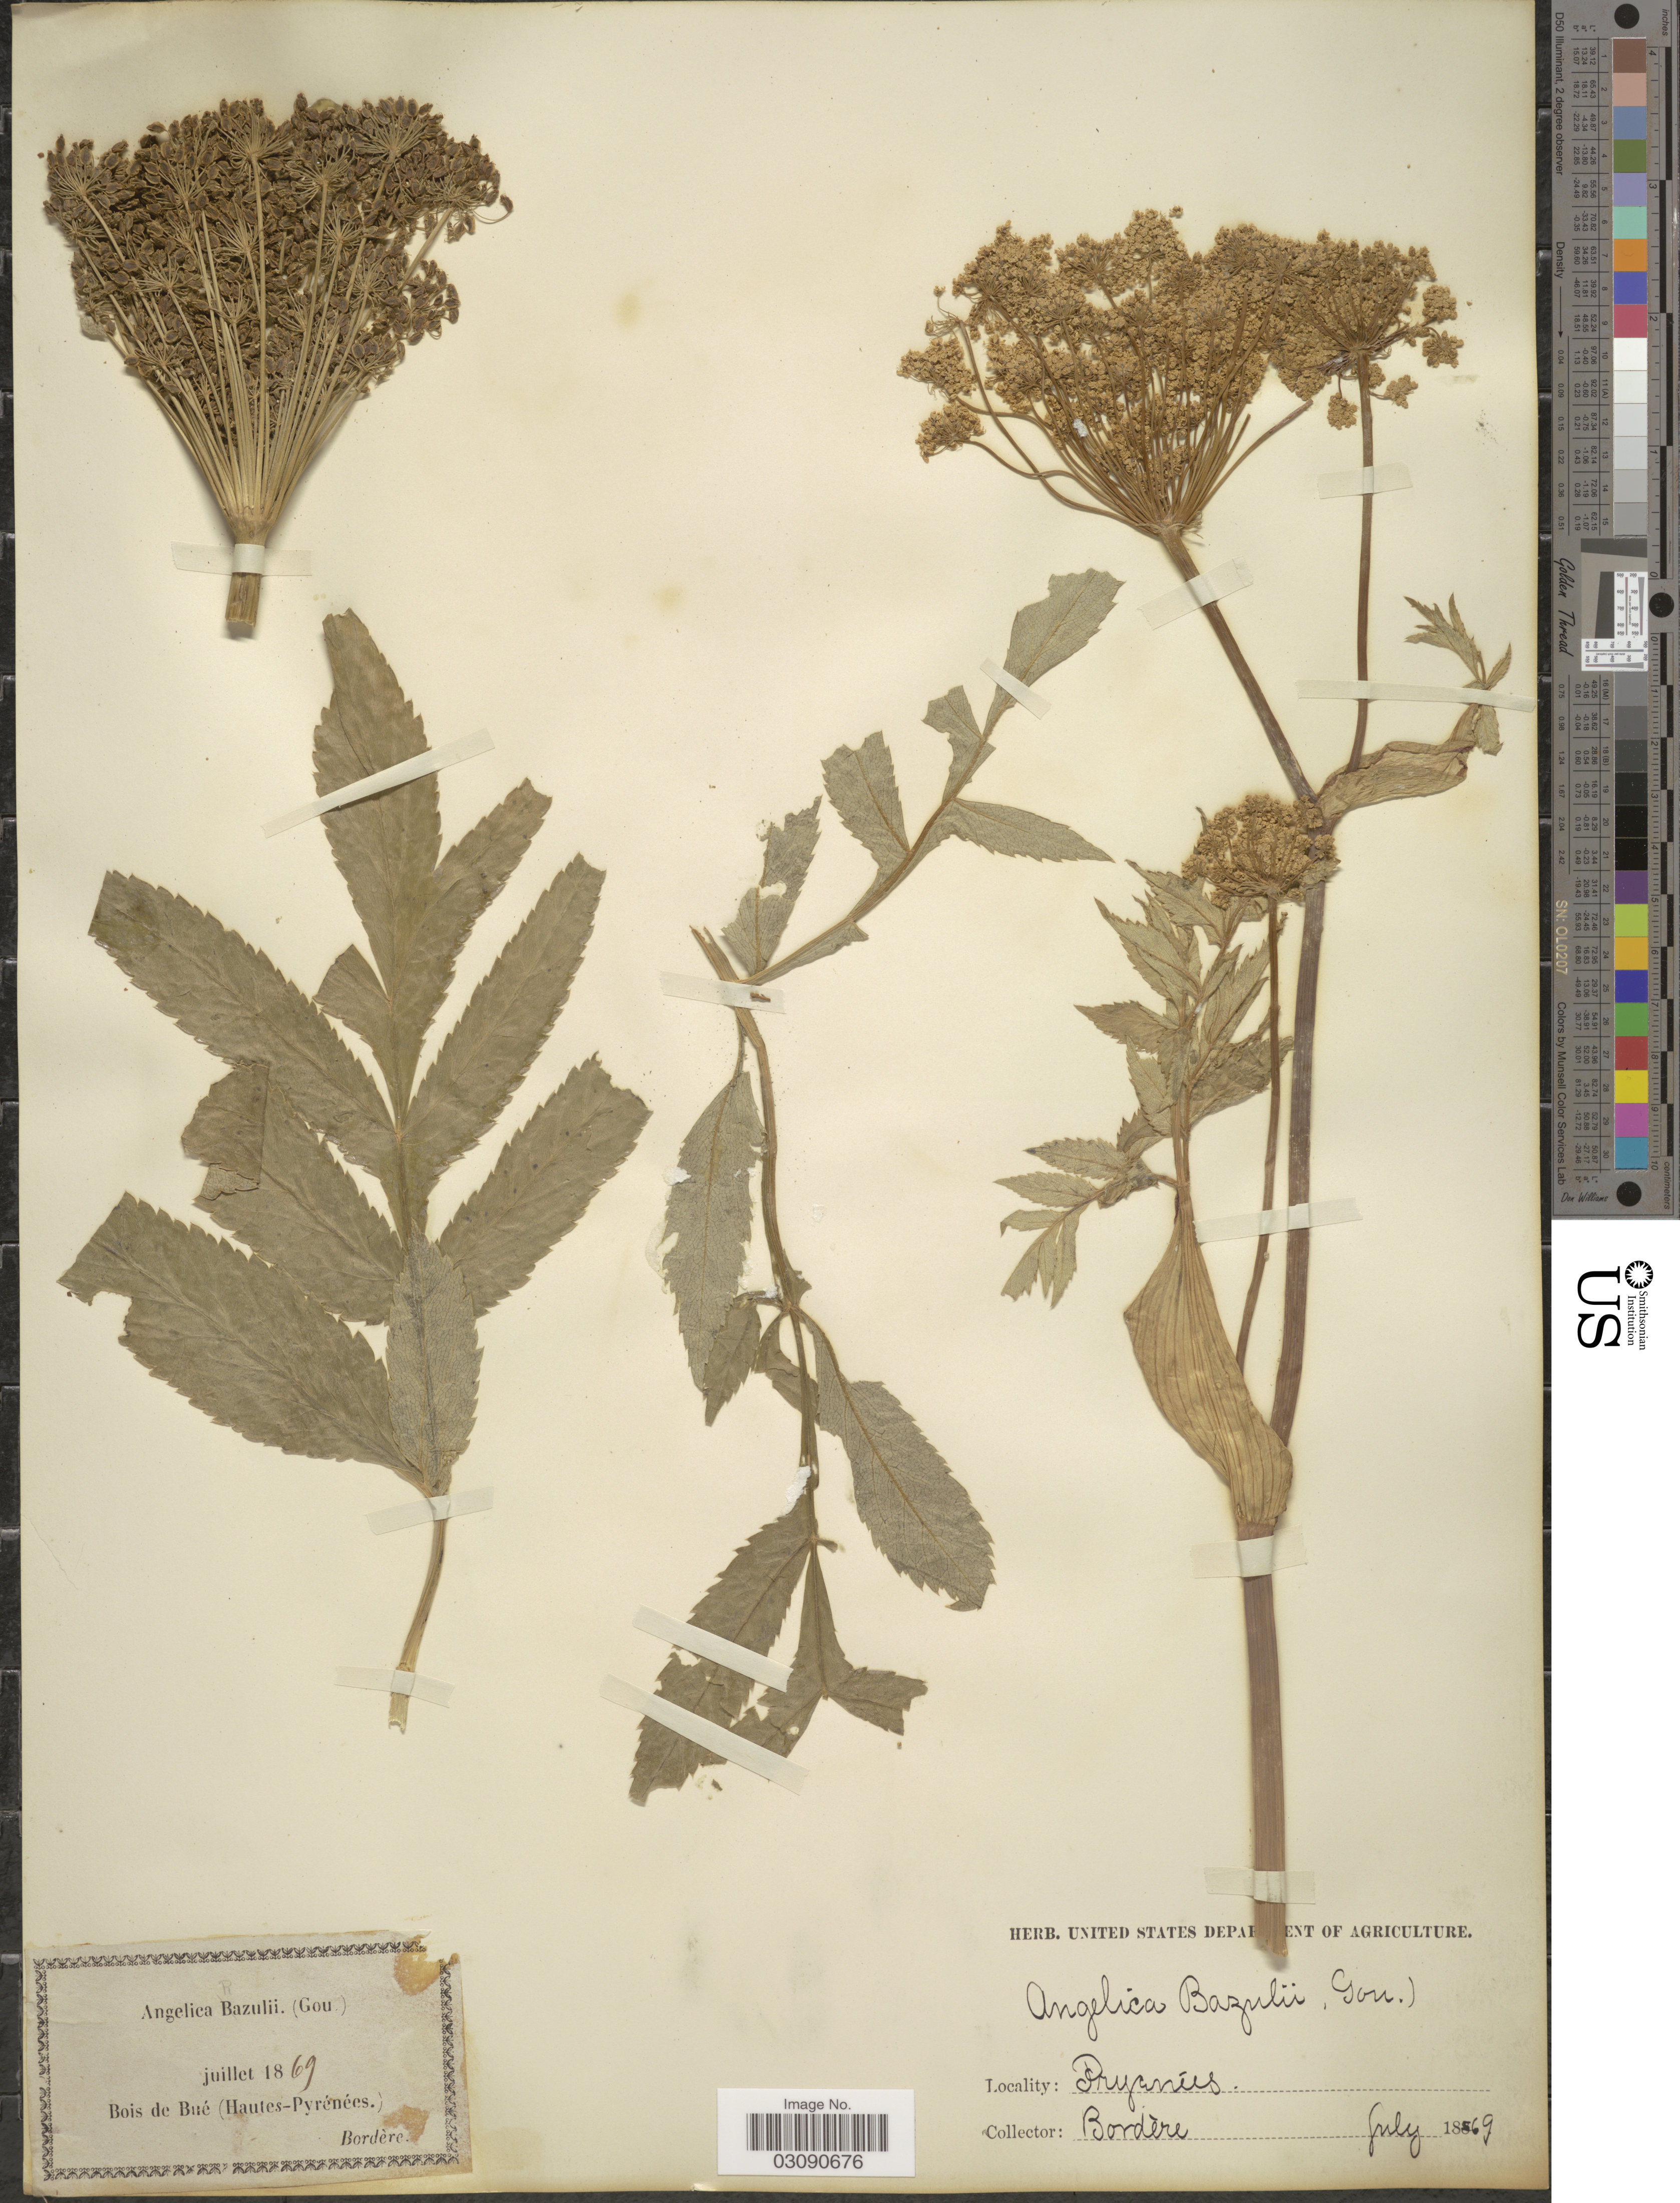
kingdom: Plantae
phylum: Tracheophyta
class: Magnoliopsida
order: Apiales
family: Apiaceae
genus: Angelica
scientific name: Angelica bazulii Goudot sp. nov. ined.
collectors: -. Bordère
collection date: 1869-07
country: France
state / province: Occitanie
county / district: Hautes-Pyrénées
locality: Bois de Bué (Hautes-Pyrénées).